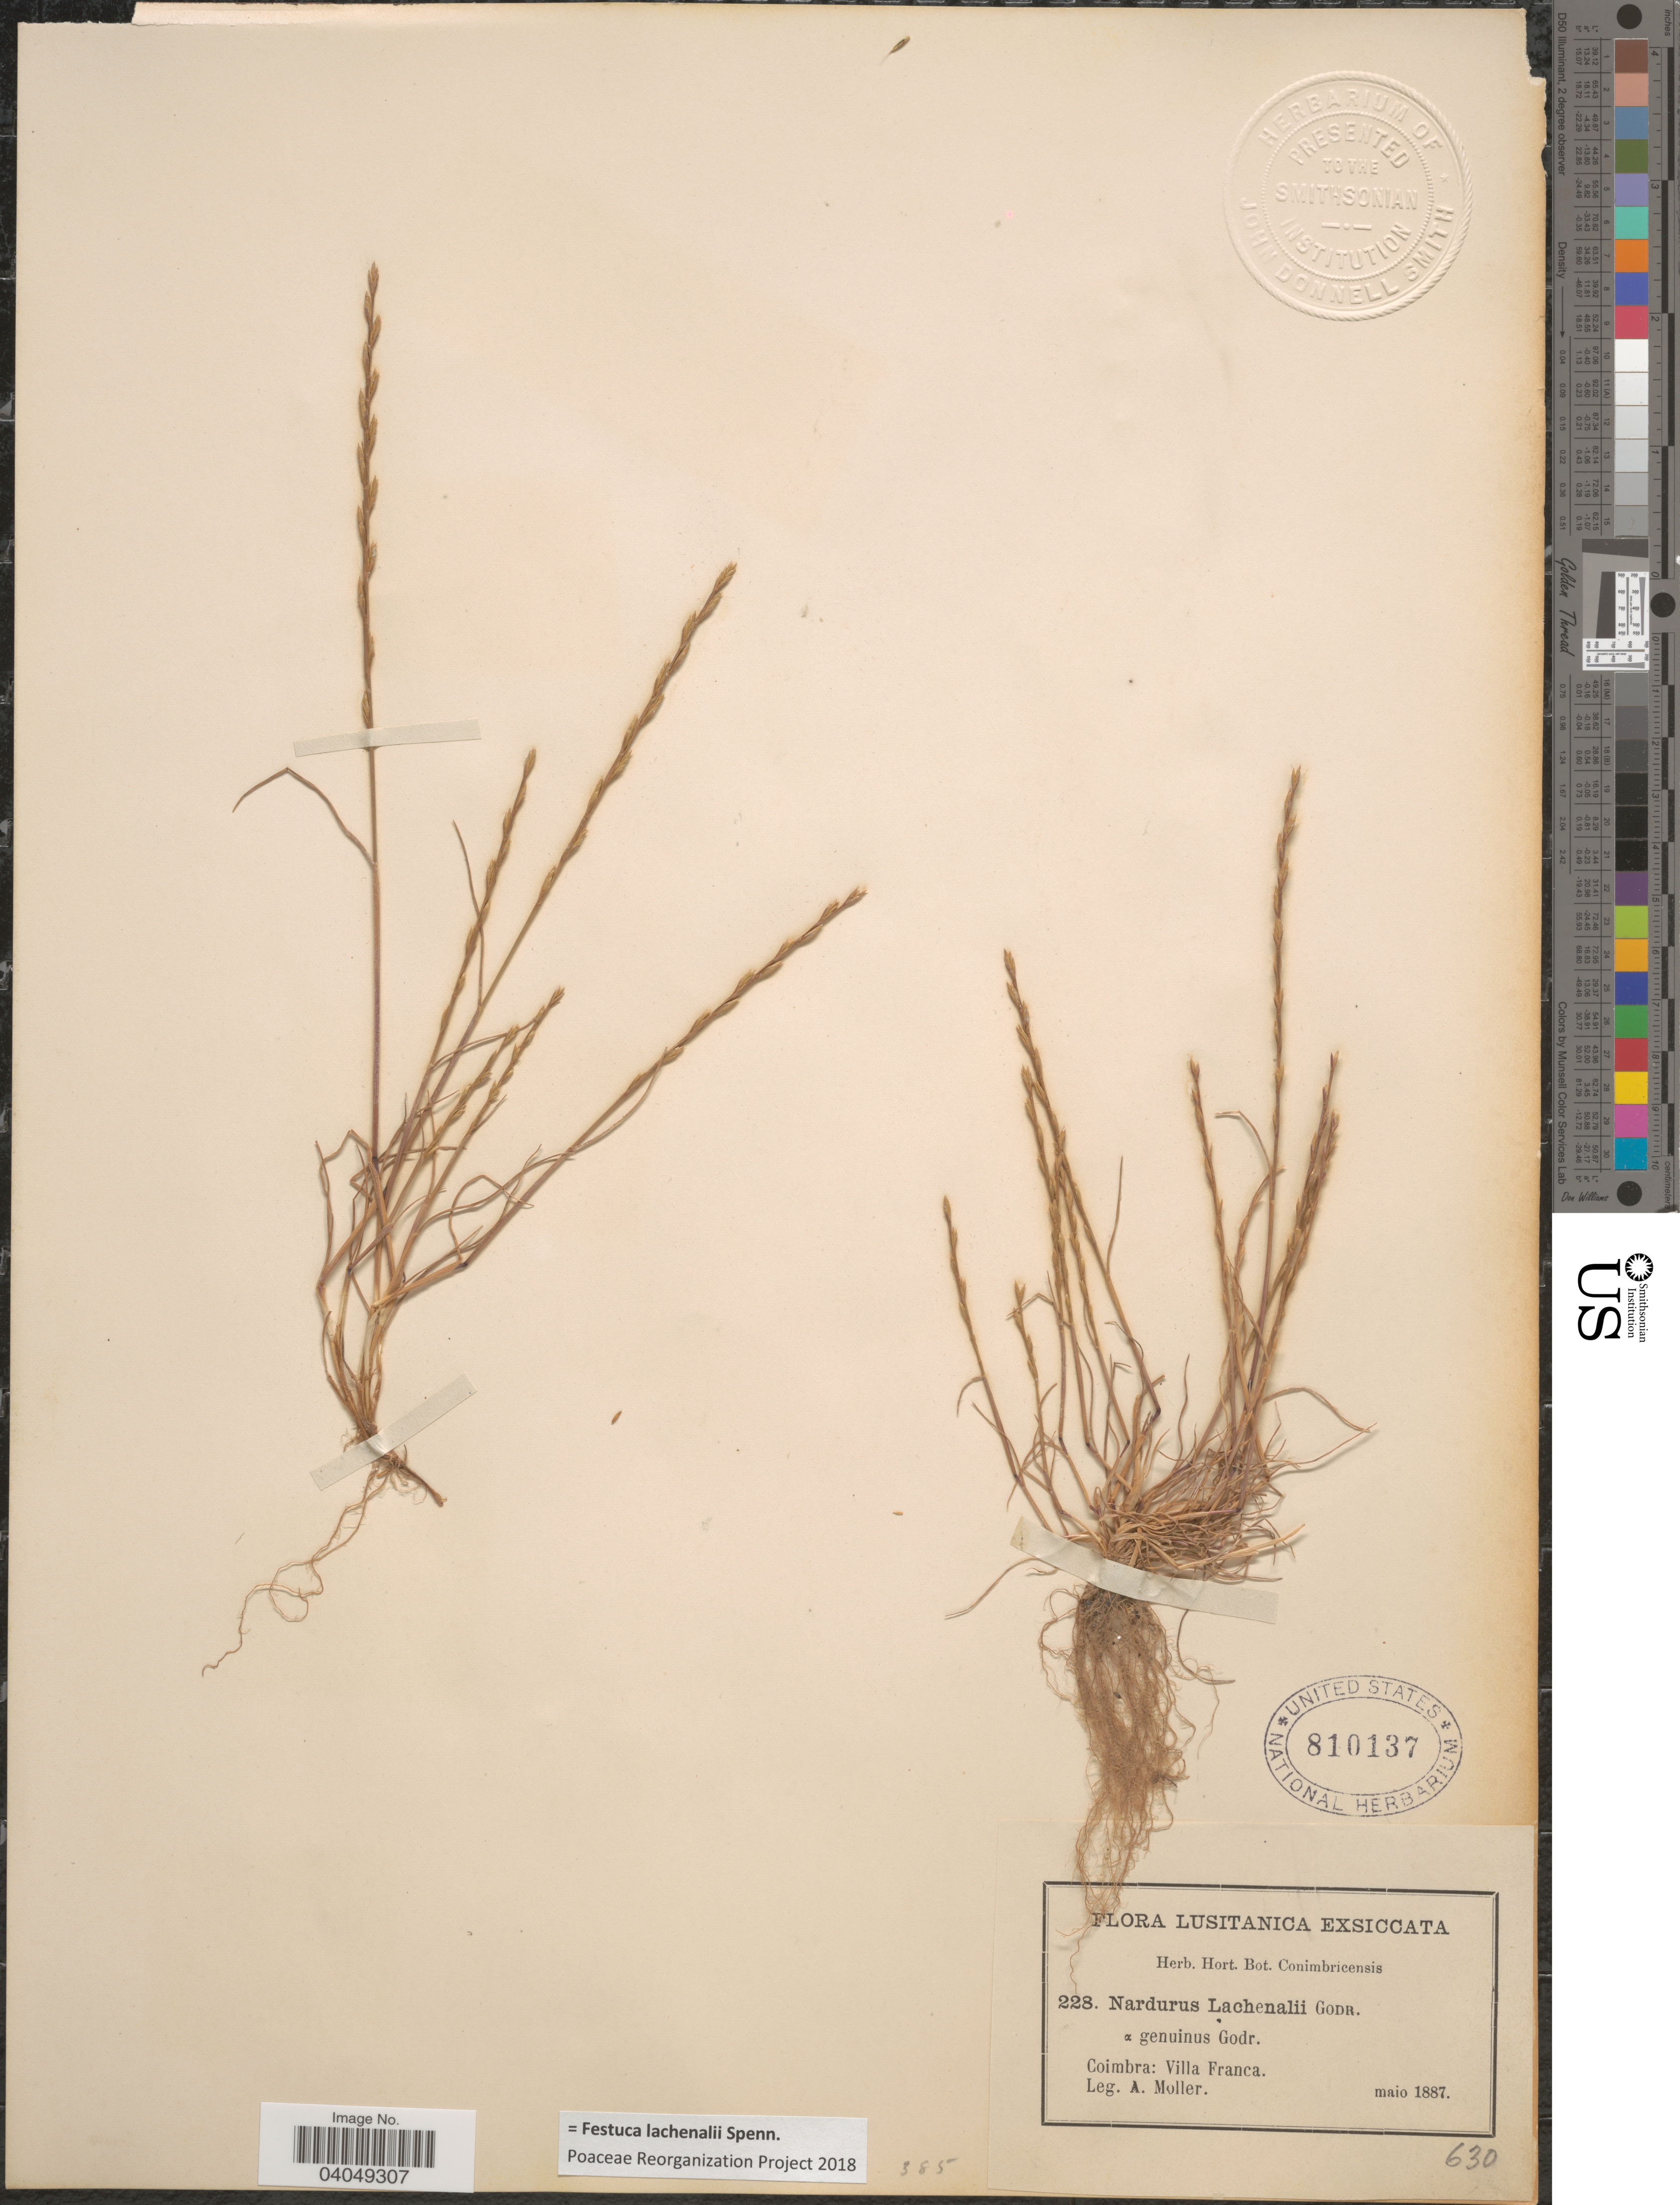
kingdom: Plantae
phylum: Tracheophyta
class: Liliopsida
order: Poales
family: Poaceae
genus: Festuca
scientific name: Festuca lachenalii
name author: Spenn.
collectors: A. Moller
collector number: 228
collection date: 1887-05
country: Portugal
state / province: Coimbra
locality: Lusitanica. Villa Franca.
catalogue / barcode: US 810137